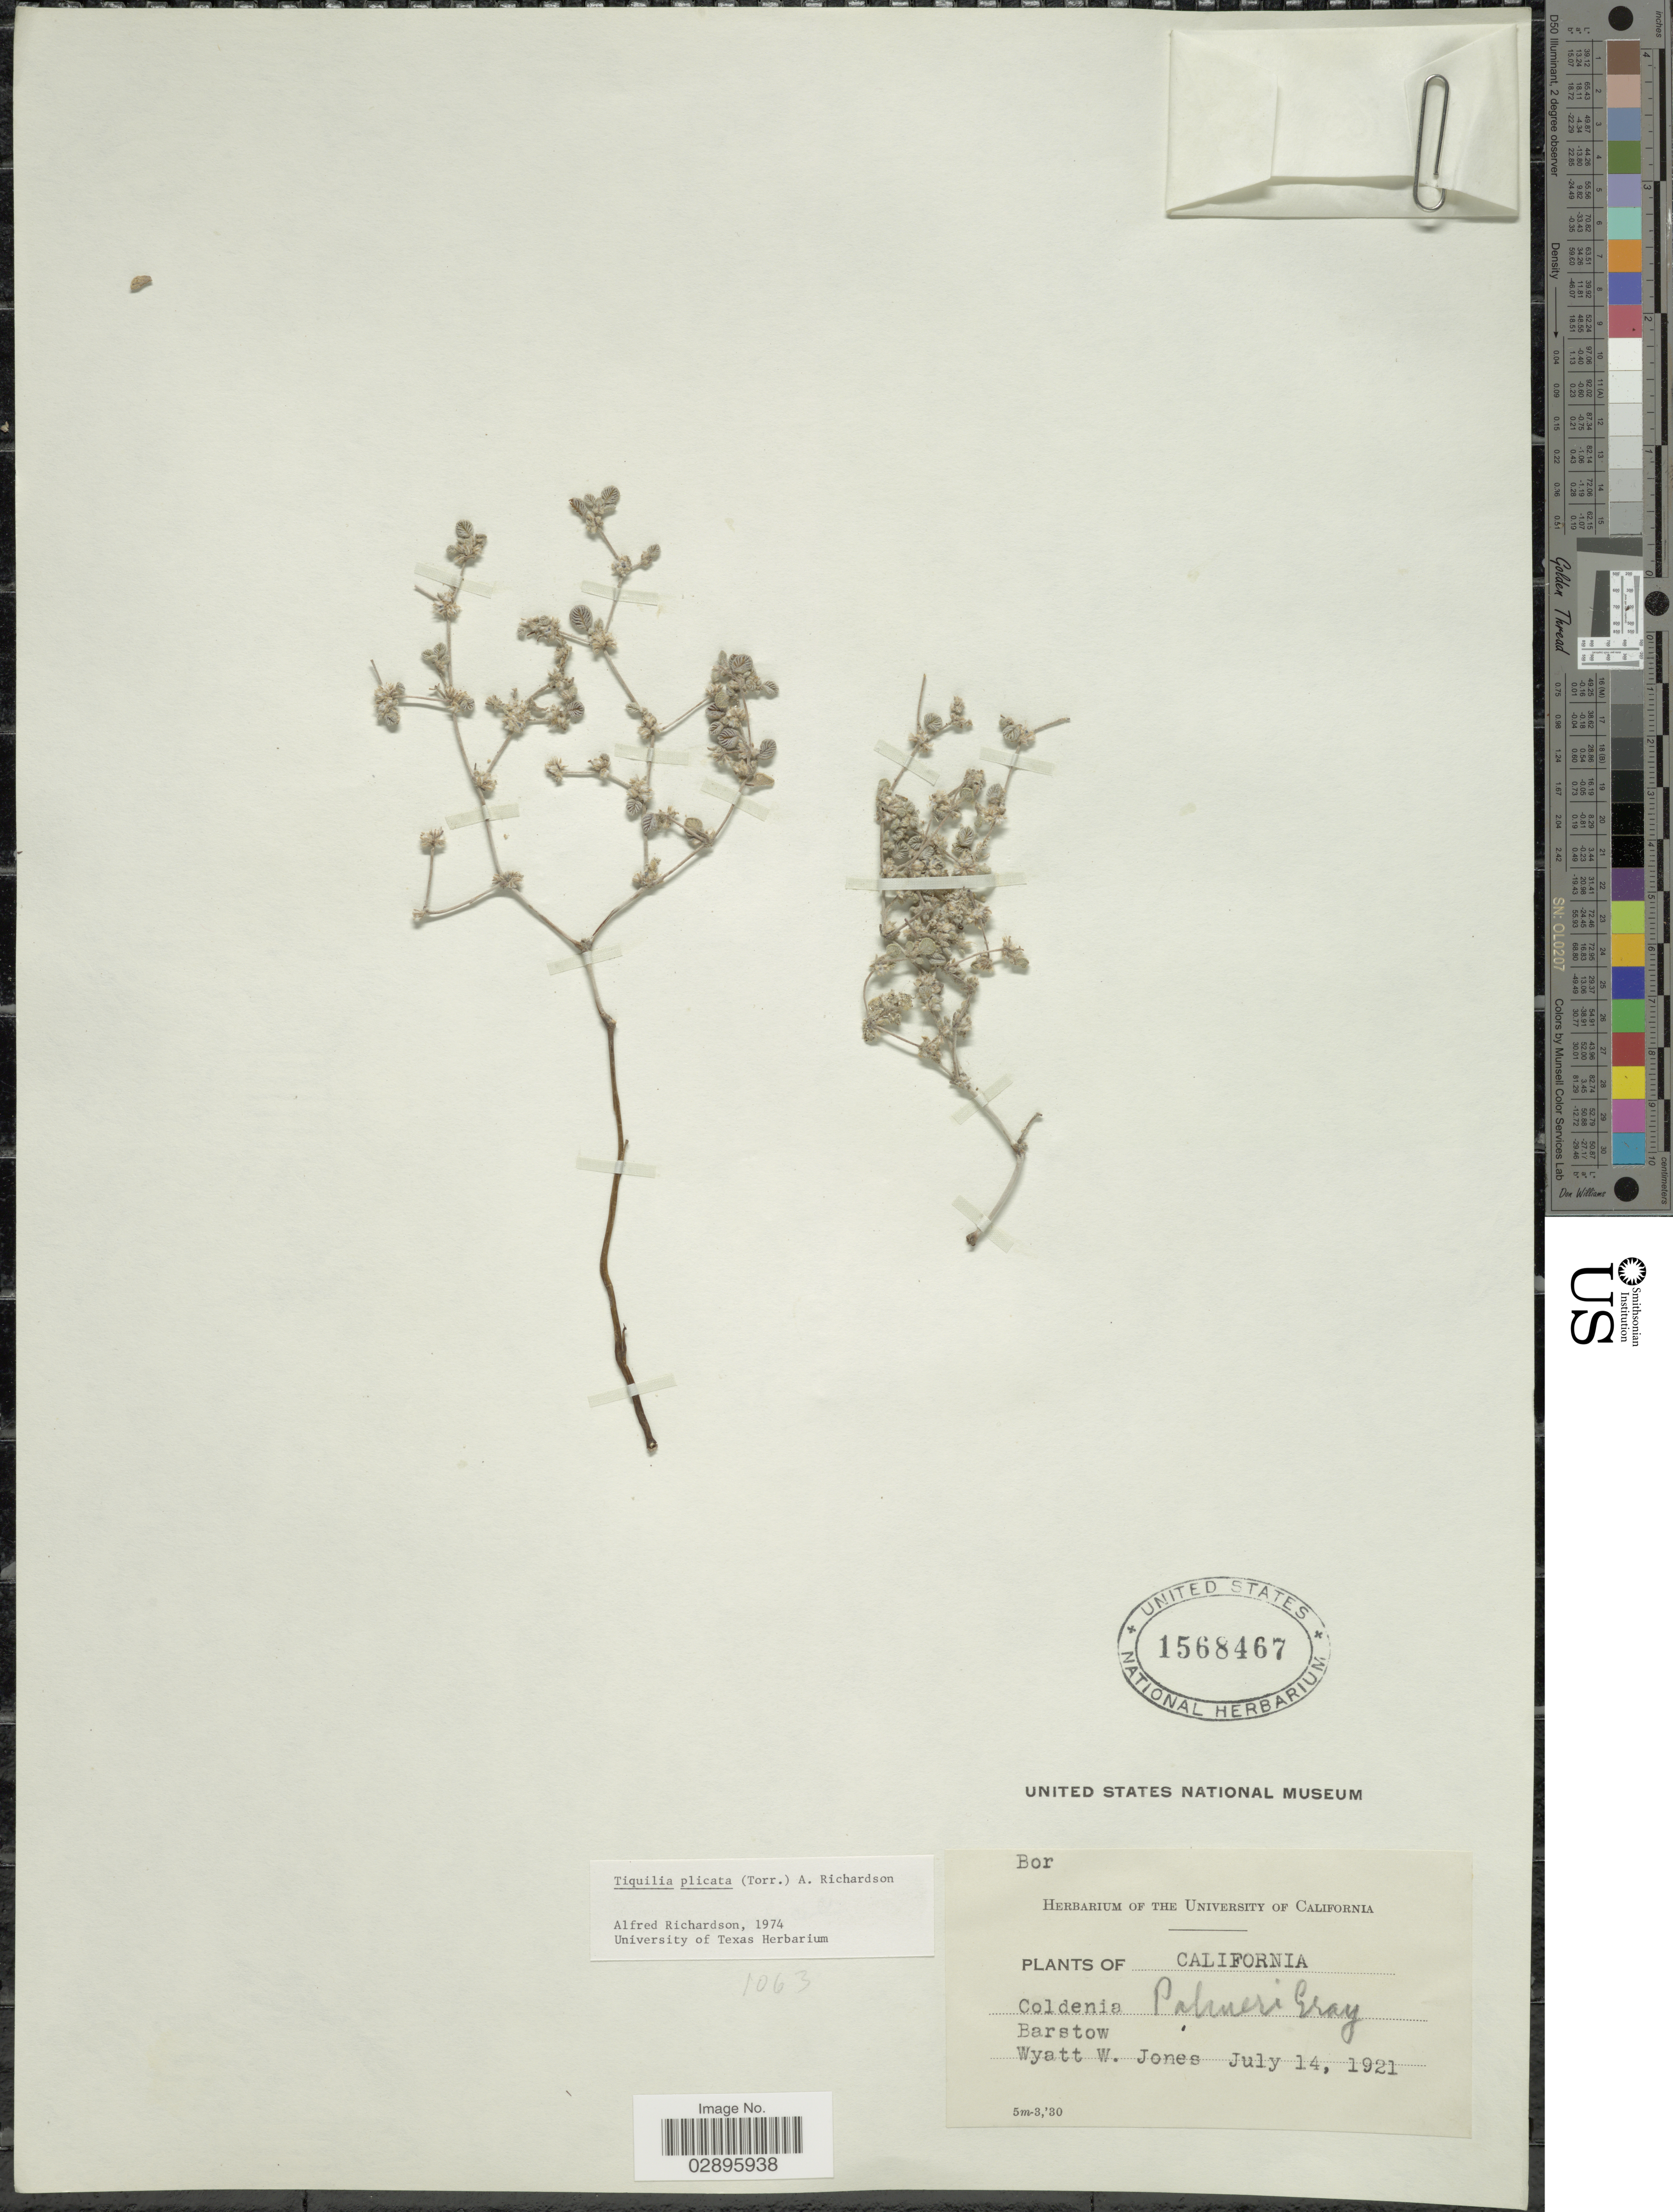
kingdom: Plantae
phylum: Tracheophyta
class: Magnoliopsida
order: Boraginales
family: Ehretiaceae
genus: Tiquilia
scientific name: Tiquilia plicata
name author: Torr.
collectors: W. W. Jones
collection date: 1921-07-14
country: United States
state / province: California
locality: Barstow.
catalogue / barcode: US 1568467